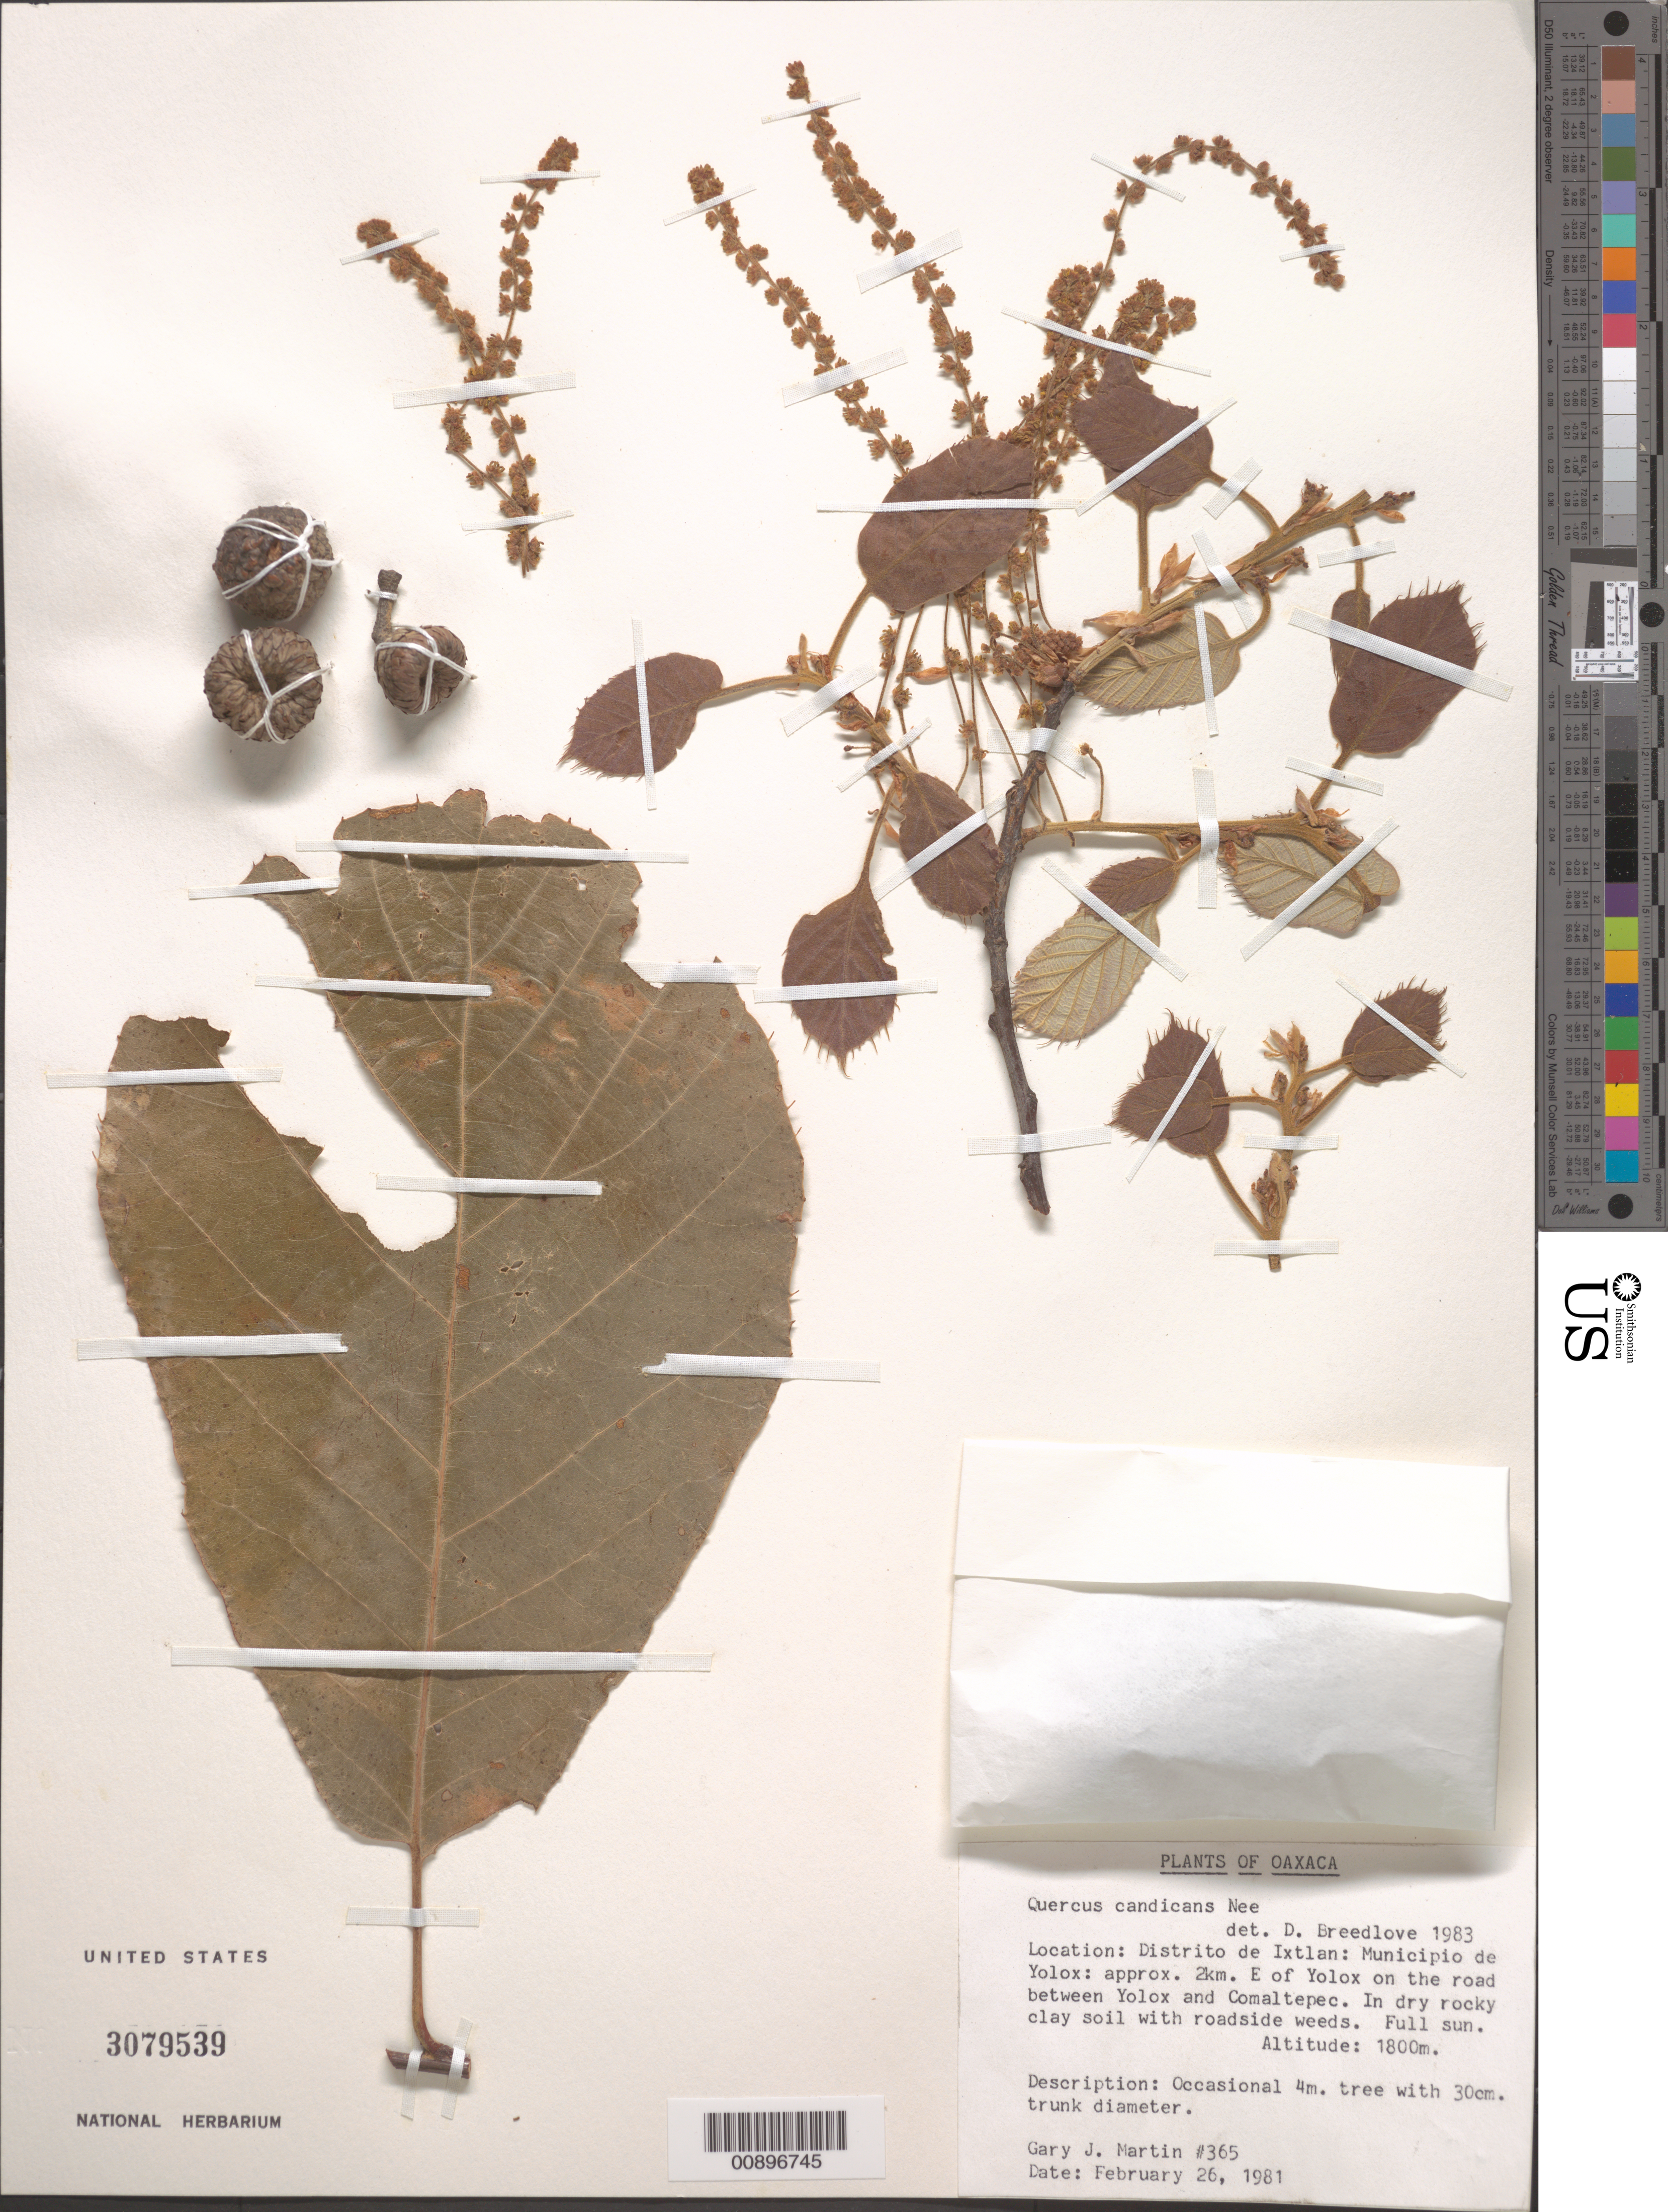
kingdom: Plantae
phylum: Tracheophyta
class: Magnoliopsida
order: Fagales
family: Fagaceae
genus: Quercus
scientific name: Quercus candicans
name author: Née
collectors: G. J. Martin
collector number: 365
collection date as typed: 26 Feb 1981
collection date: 1981-02-26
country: Mexico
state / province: Oaxaca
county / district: Ixtlán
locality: Distrito de Ixtlan: Municipio de Yolox: approx. 2 km. E of Yolox on the road between Yolox and Comaltepec. Oaxaca.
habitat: In dry rocky clay soil with roadside weeds. Full sun.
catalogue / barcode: US 3079539